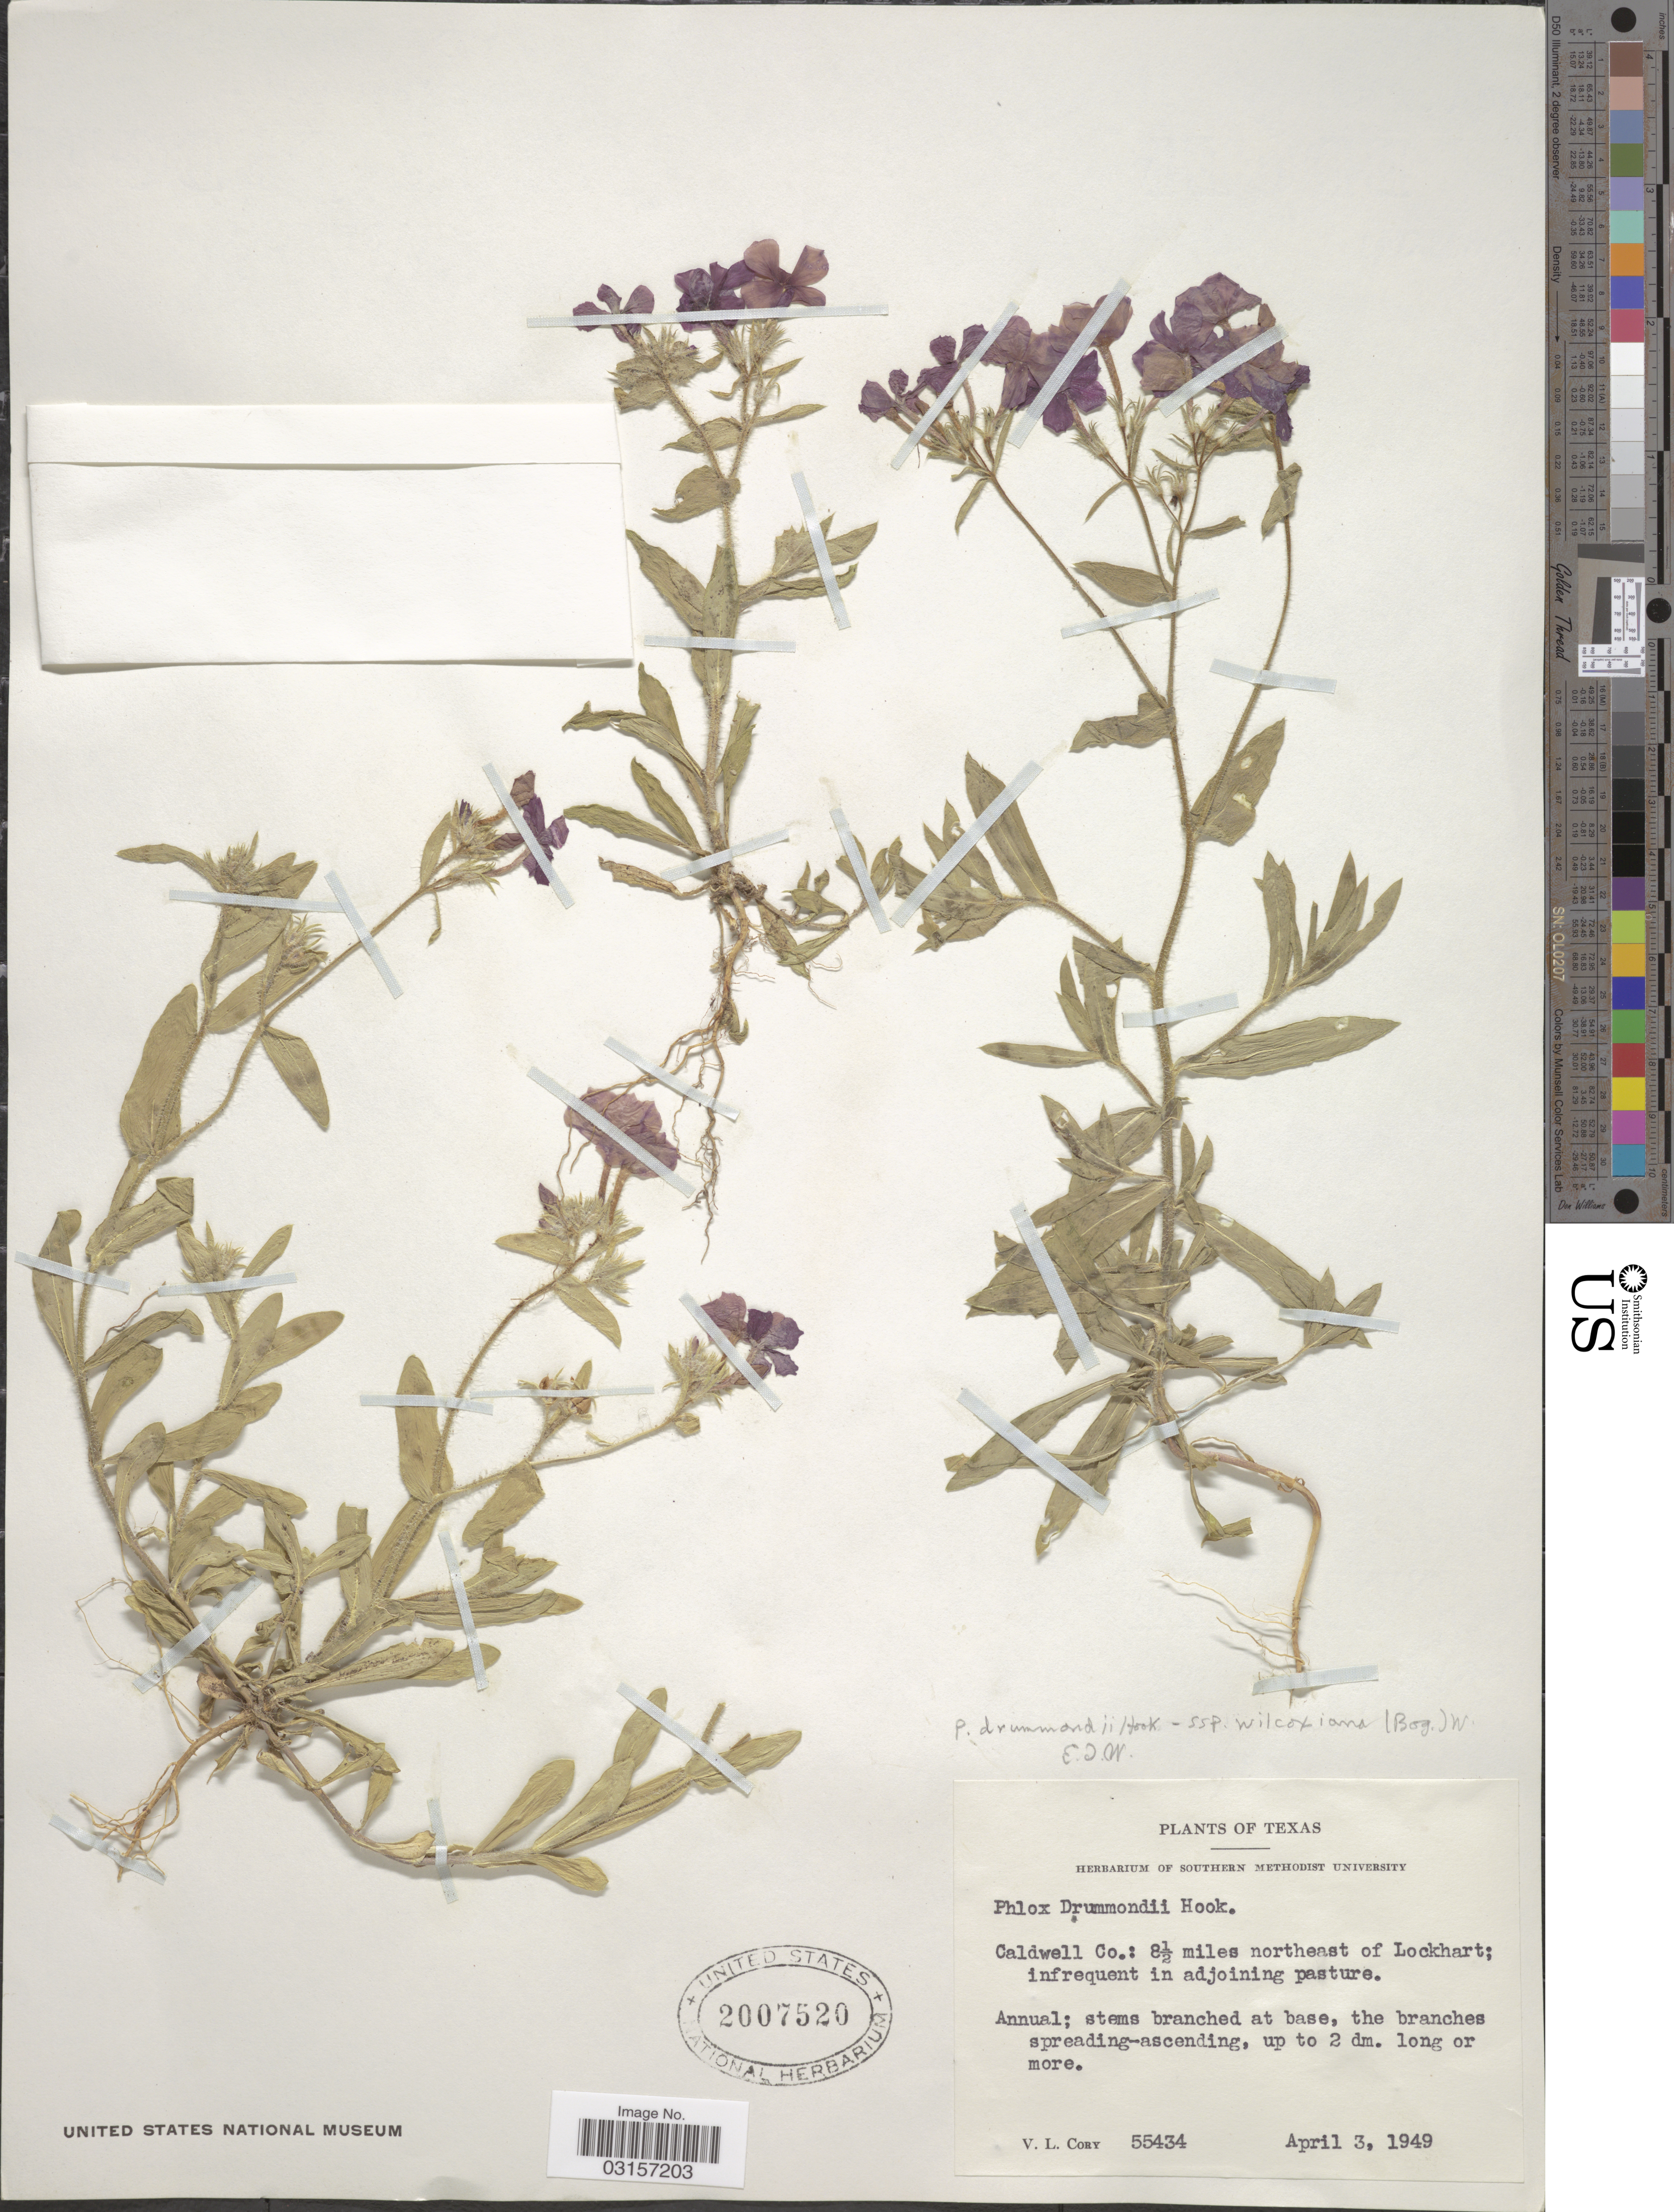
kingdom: Plantae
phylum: Tracheophyta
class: Magnoliopsida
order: Ericales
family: Polemoniaceae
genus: Phlox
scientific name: Phlox drummondii subsp. wilcoxiana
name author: Wherry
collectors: V. Cory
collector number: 55434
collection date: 1949-04-03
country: United States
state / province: Texas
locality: Caldwell Co.: 8½ miles northeast of Lockhart.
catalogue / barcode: US 2007520